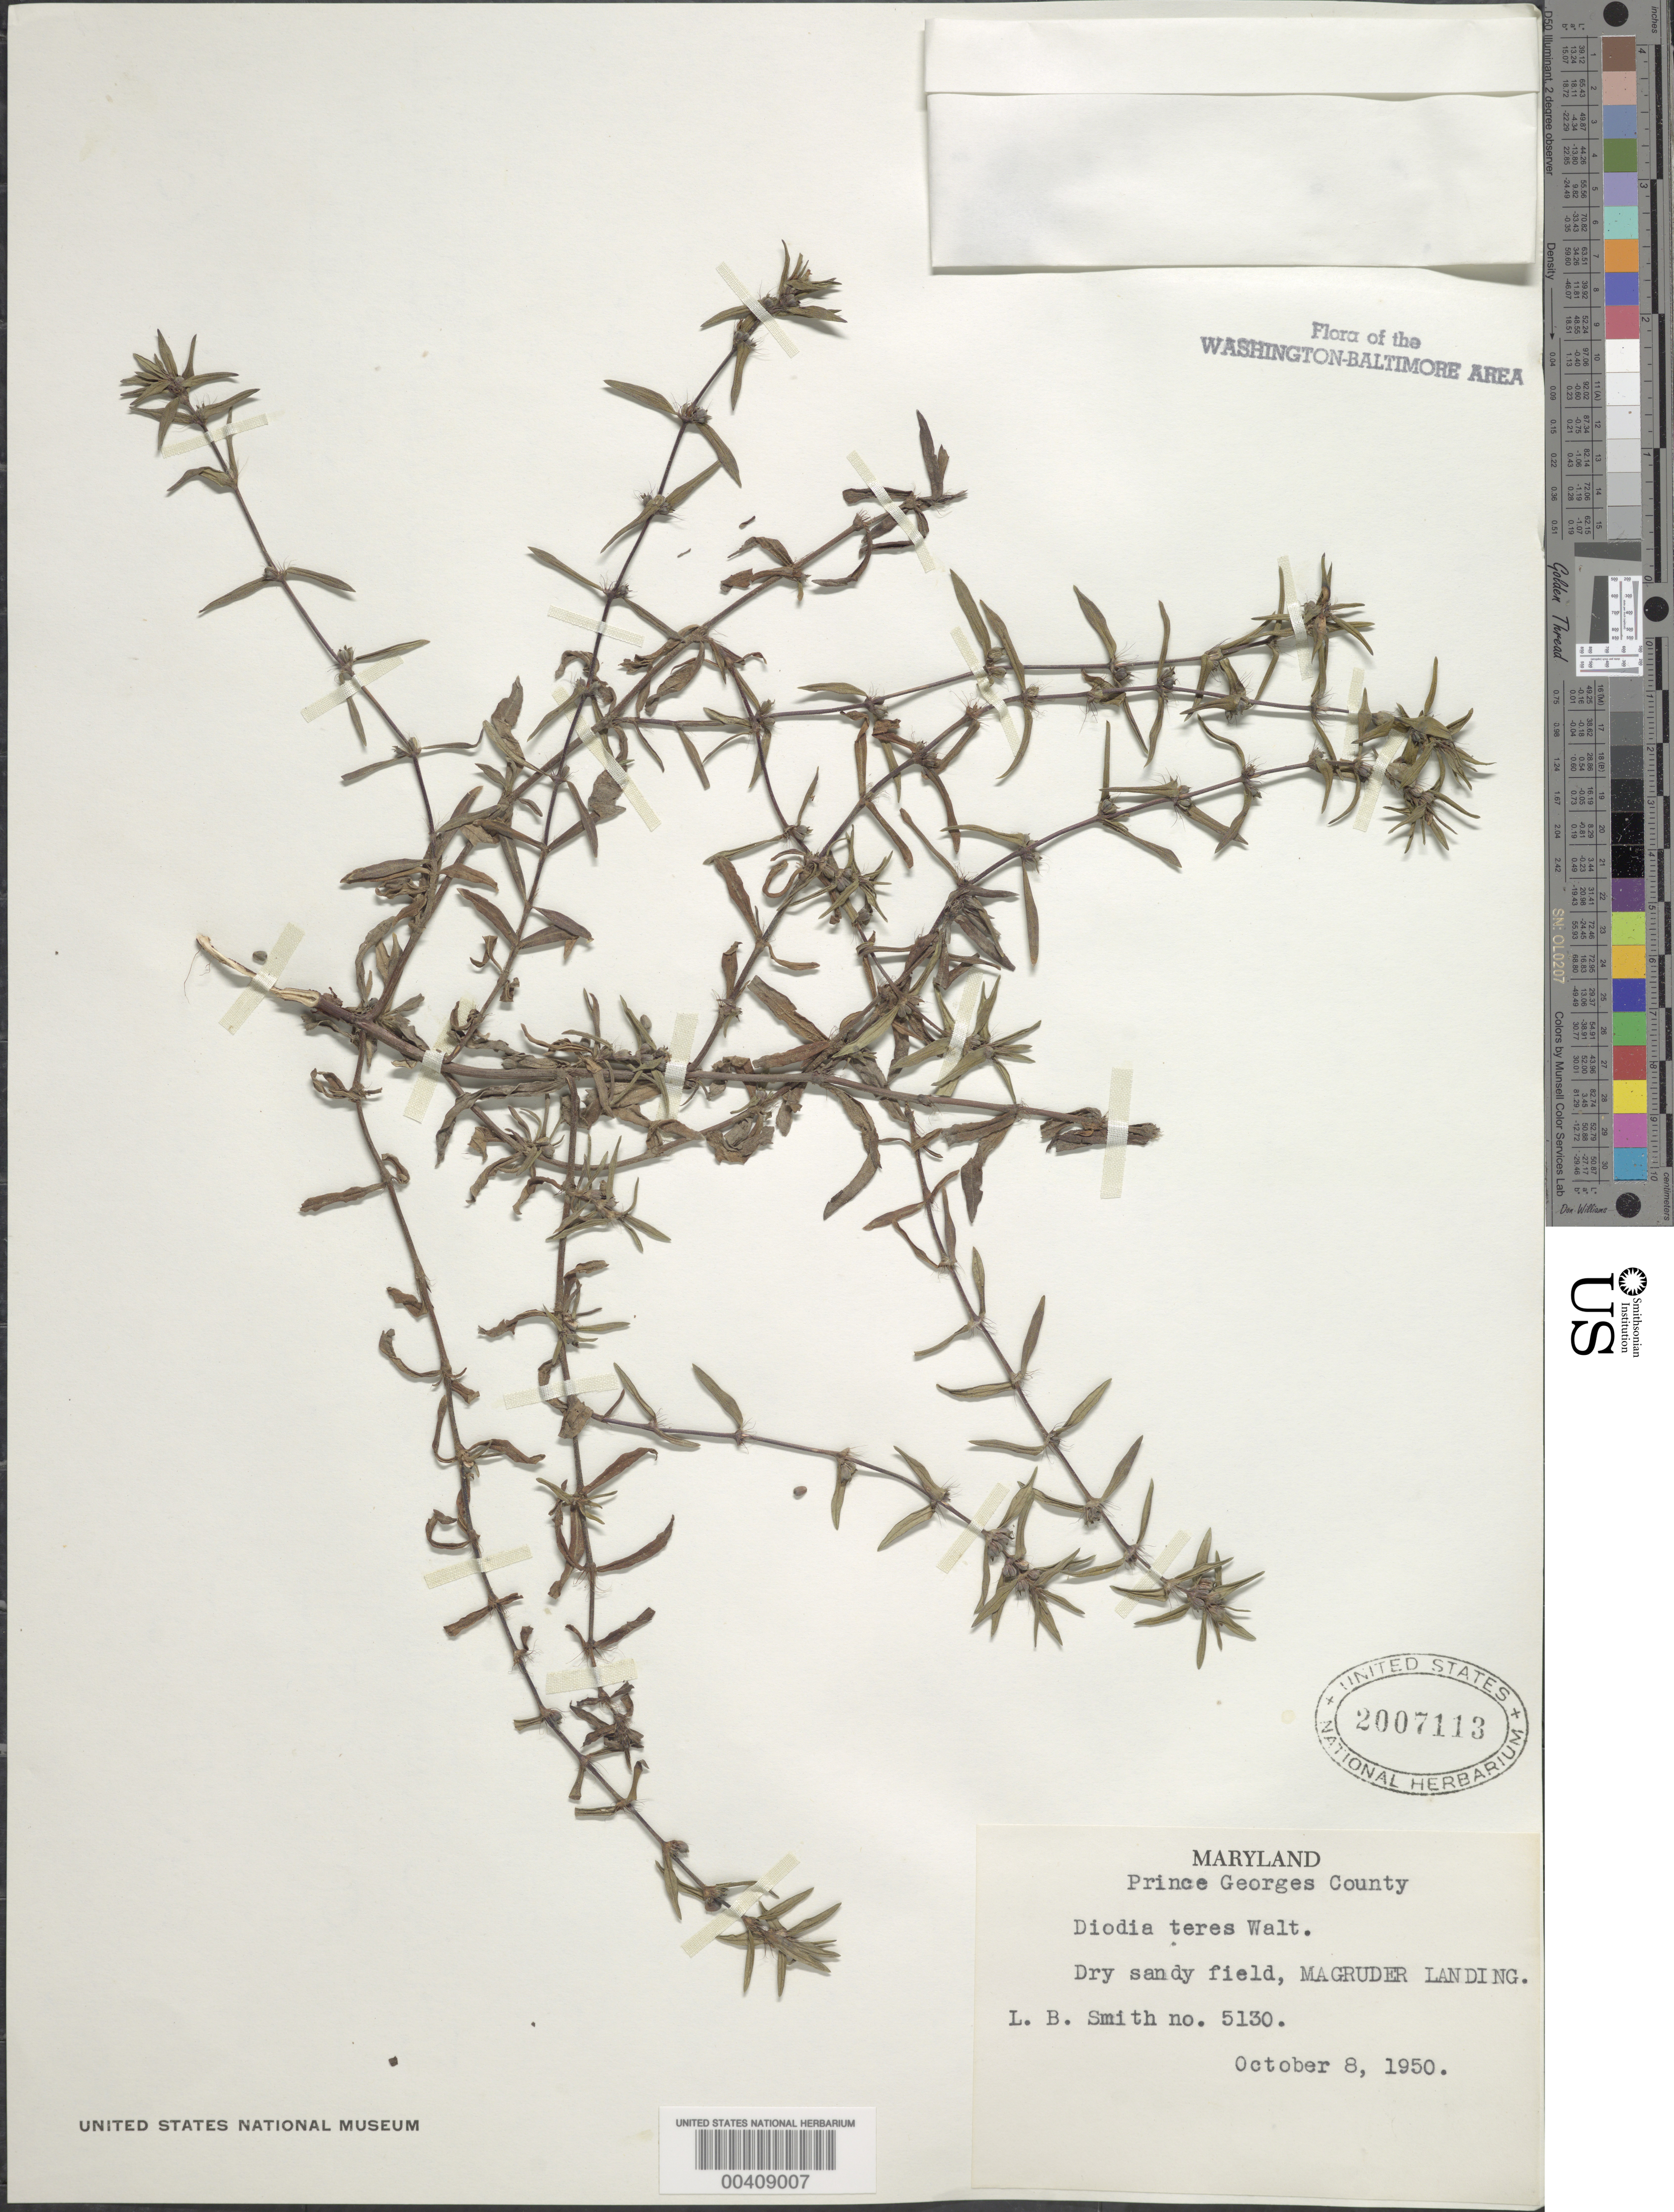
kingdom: Plantae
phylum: Tracheophyta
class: Magnoliopsida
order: Gentianales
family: Rubiaceae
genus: Diodia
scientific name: Diodia teres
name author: Walter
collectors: L. Smith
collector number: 5130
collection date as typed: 08 Oct 1950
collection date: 1950-10-08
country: United States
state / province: Maryland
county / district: Prince George's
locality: Magruder Landing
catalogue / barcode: US 2007113